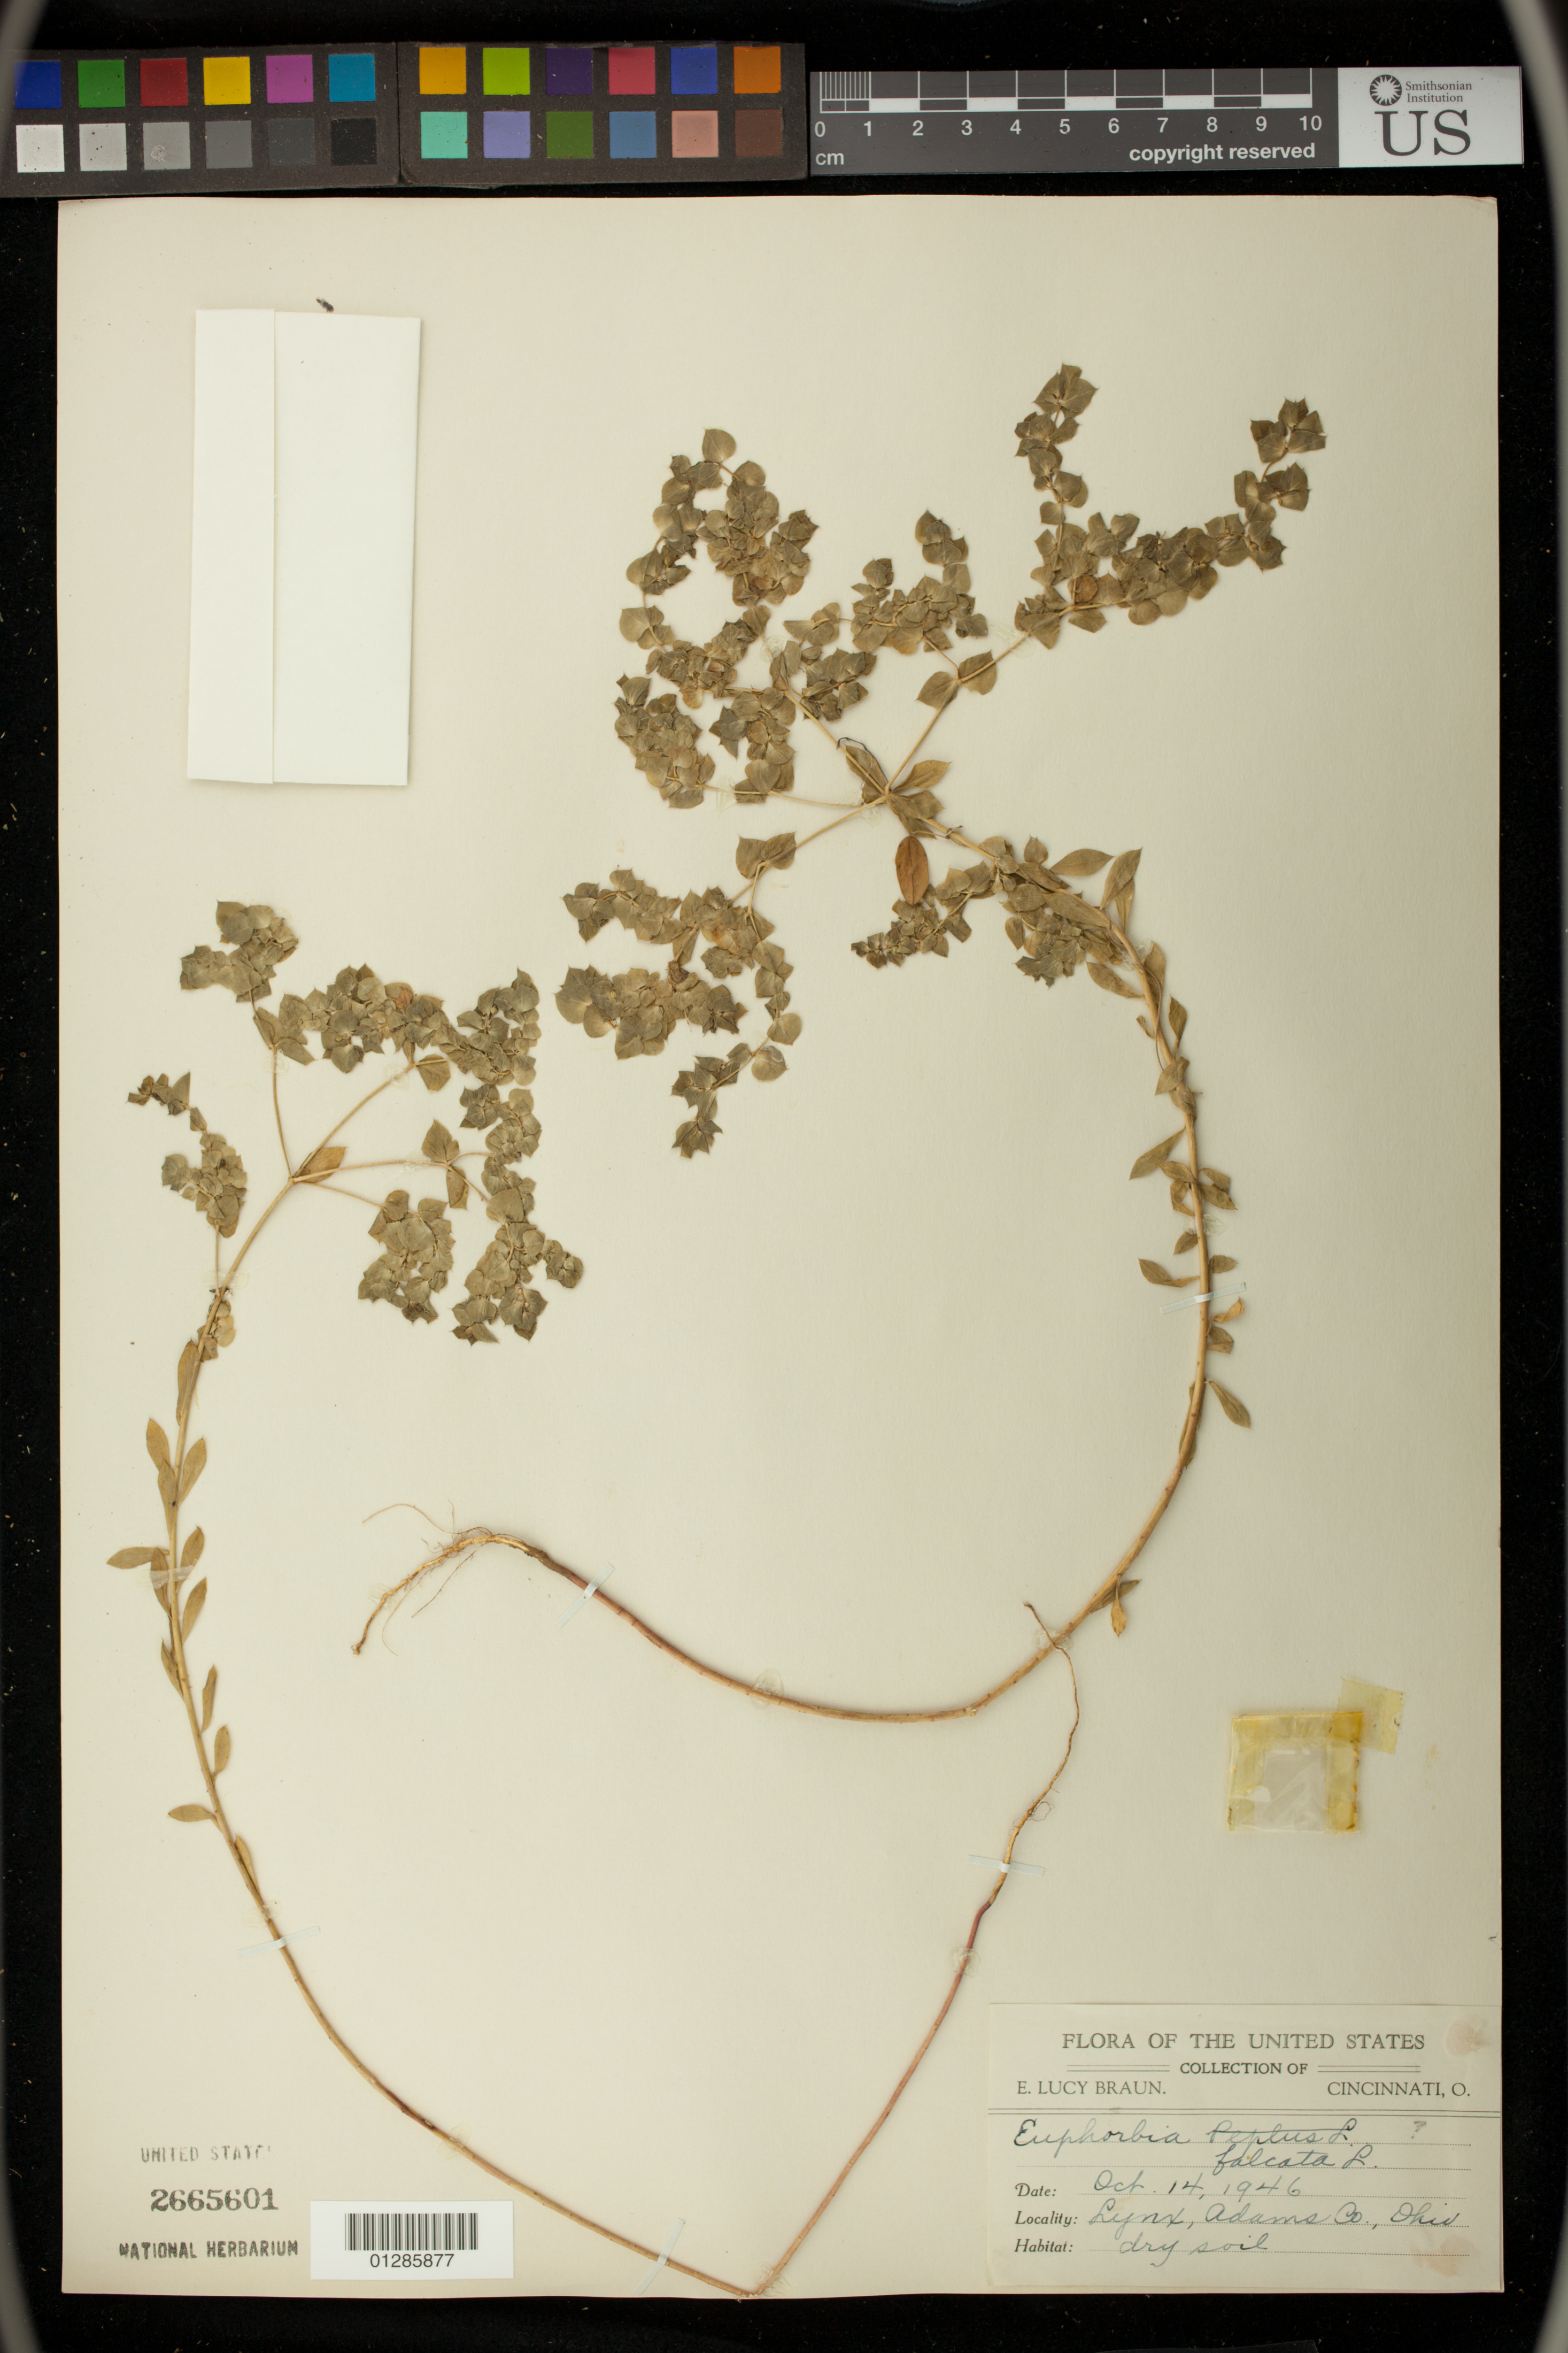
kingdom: Plantae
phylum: Tracheophyta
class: Magnoliopsida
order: Malpighiales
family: Euphorbiaceae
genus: Euphorbia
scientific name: Euphorbia falcata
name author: L.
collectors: E. L. Braun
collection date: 1946-10-14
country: United States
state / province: Ohio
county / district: Adams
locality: Lynx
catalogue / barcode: US 2665601